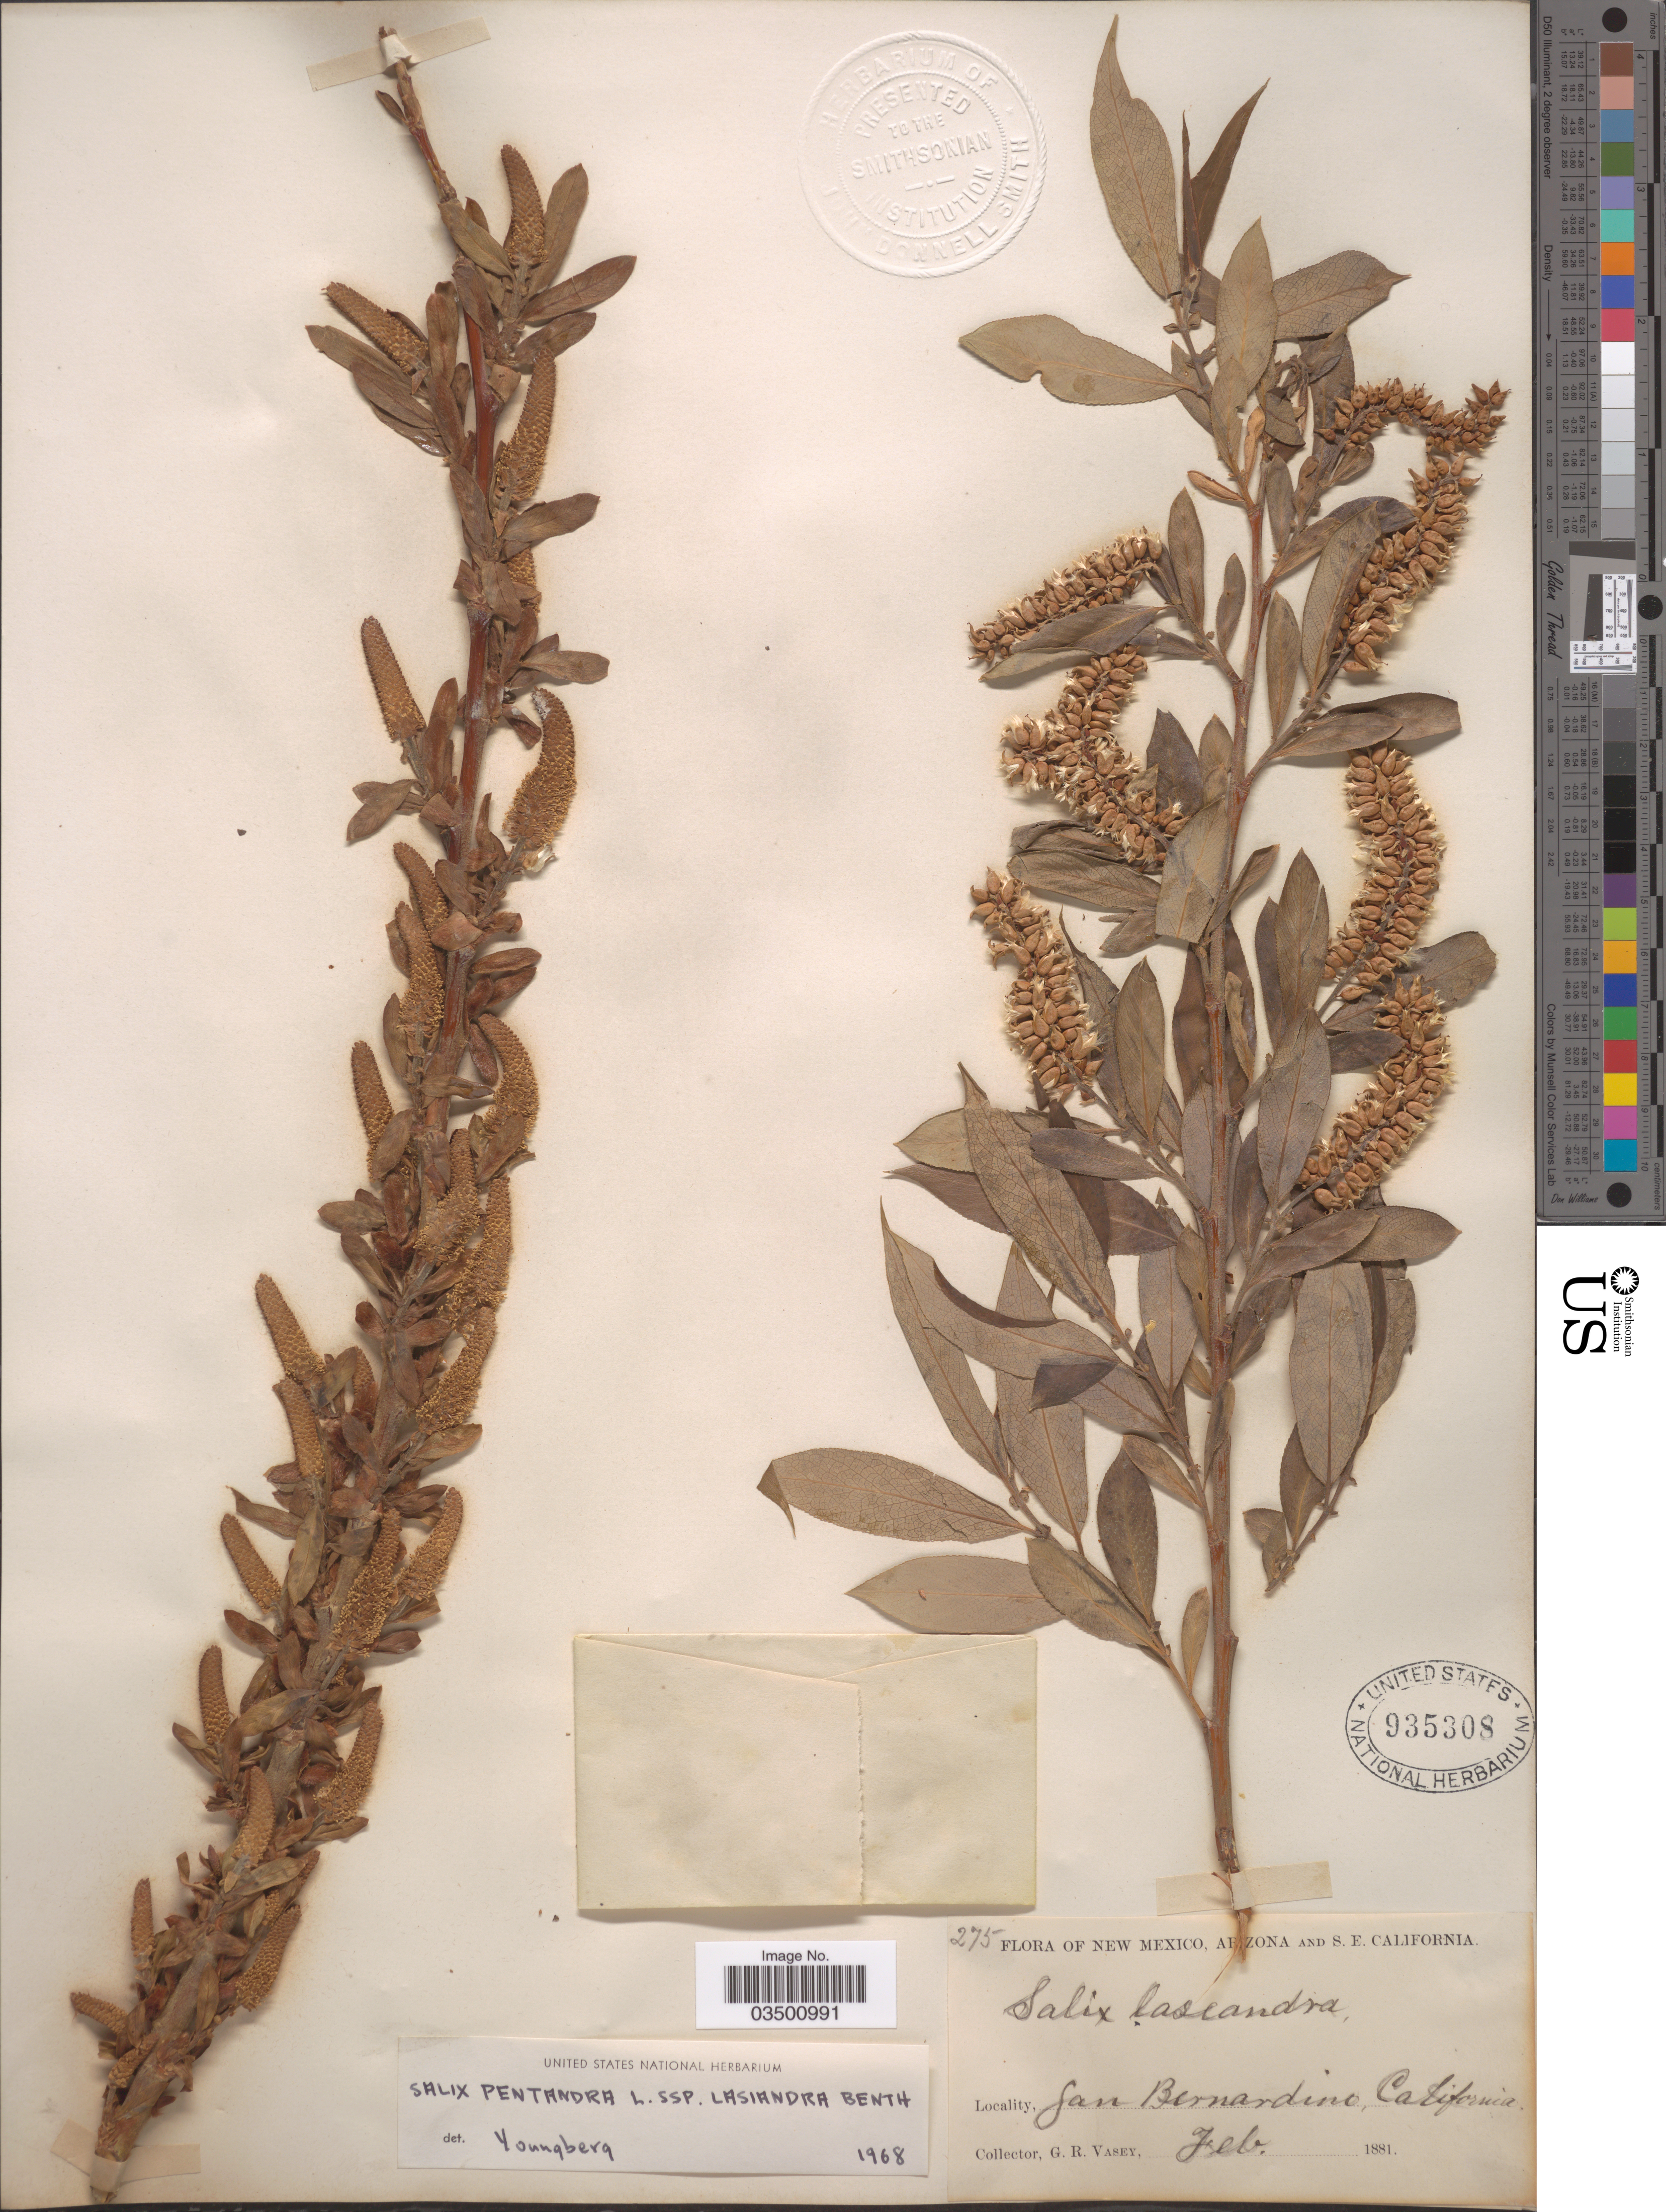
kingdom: Plantae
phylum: Tracheophyta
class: Magnoliopsida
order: Malpighiales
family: Salicaceae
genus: Salix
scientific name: Salix lasiandra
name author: Benth.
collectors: G. R. Vasey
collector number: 275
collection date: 1881-02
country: United States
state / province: California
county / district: San Bernardino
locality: S. E. California. San Bernardino.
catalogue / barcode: US 935308